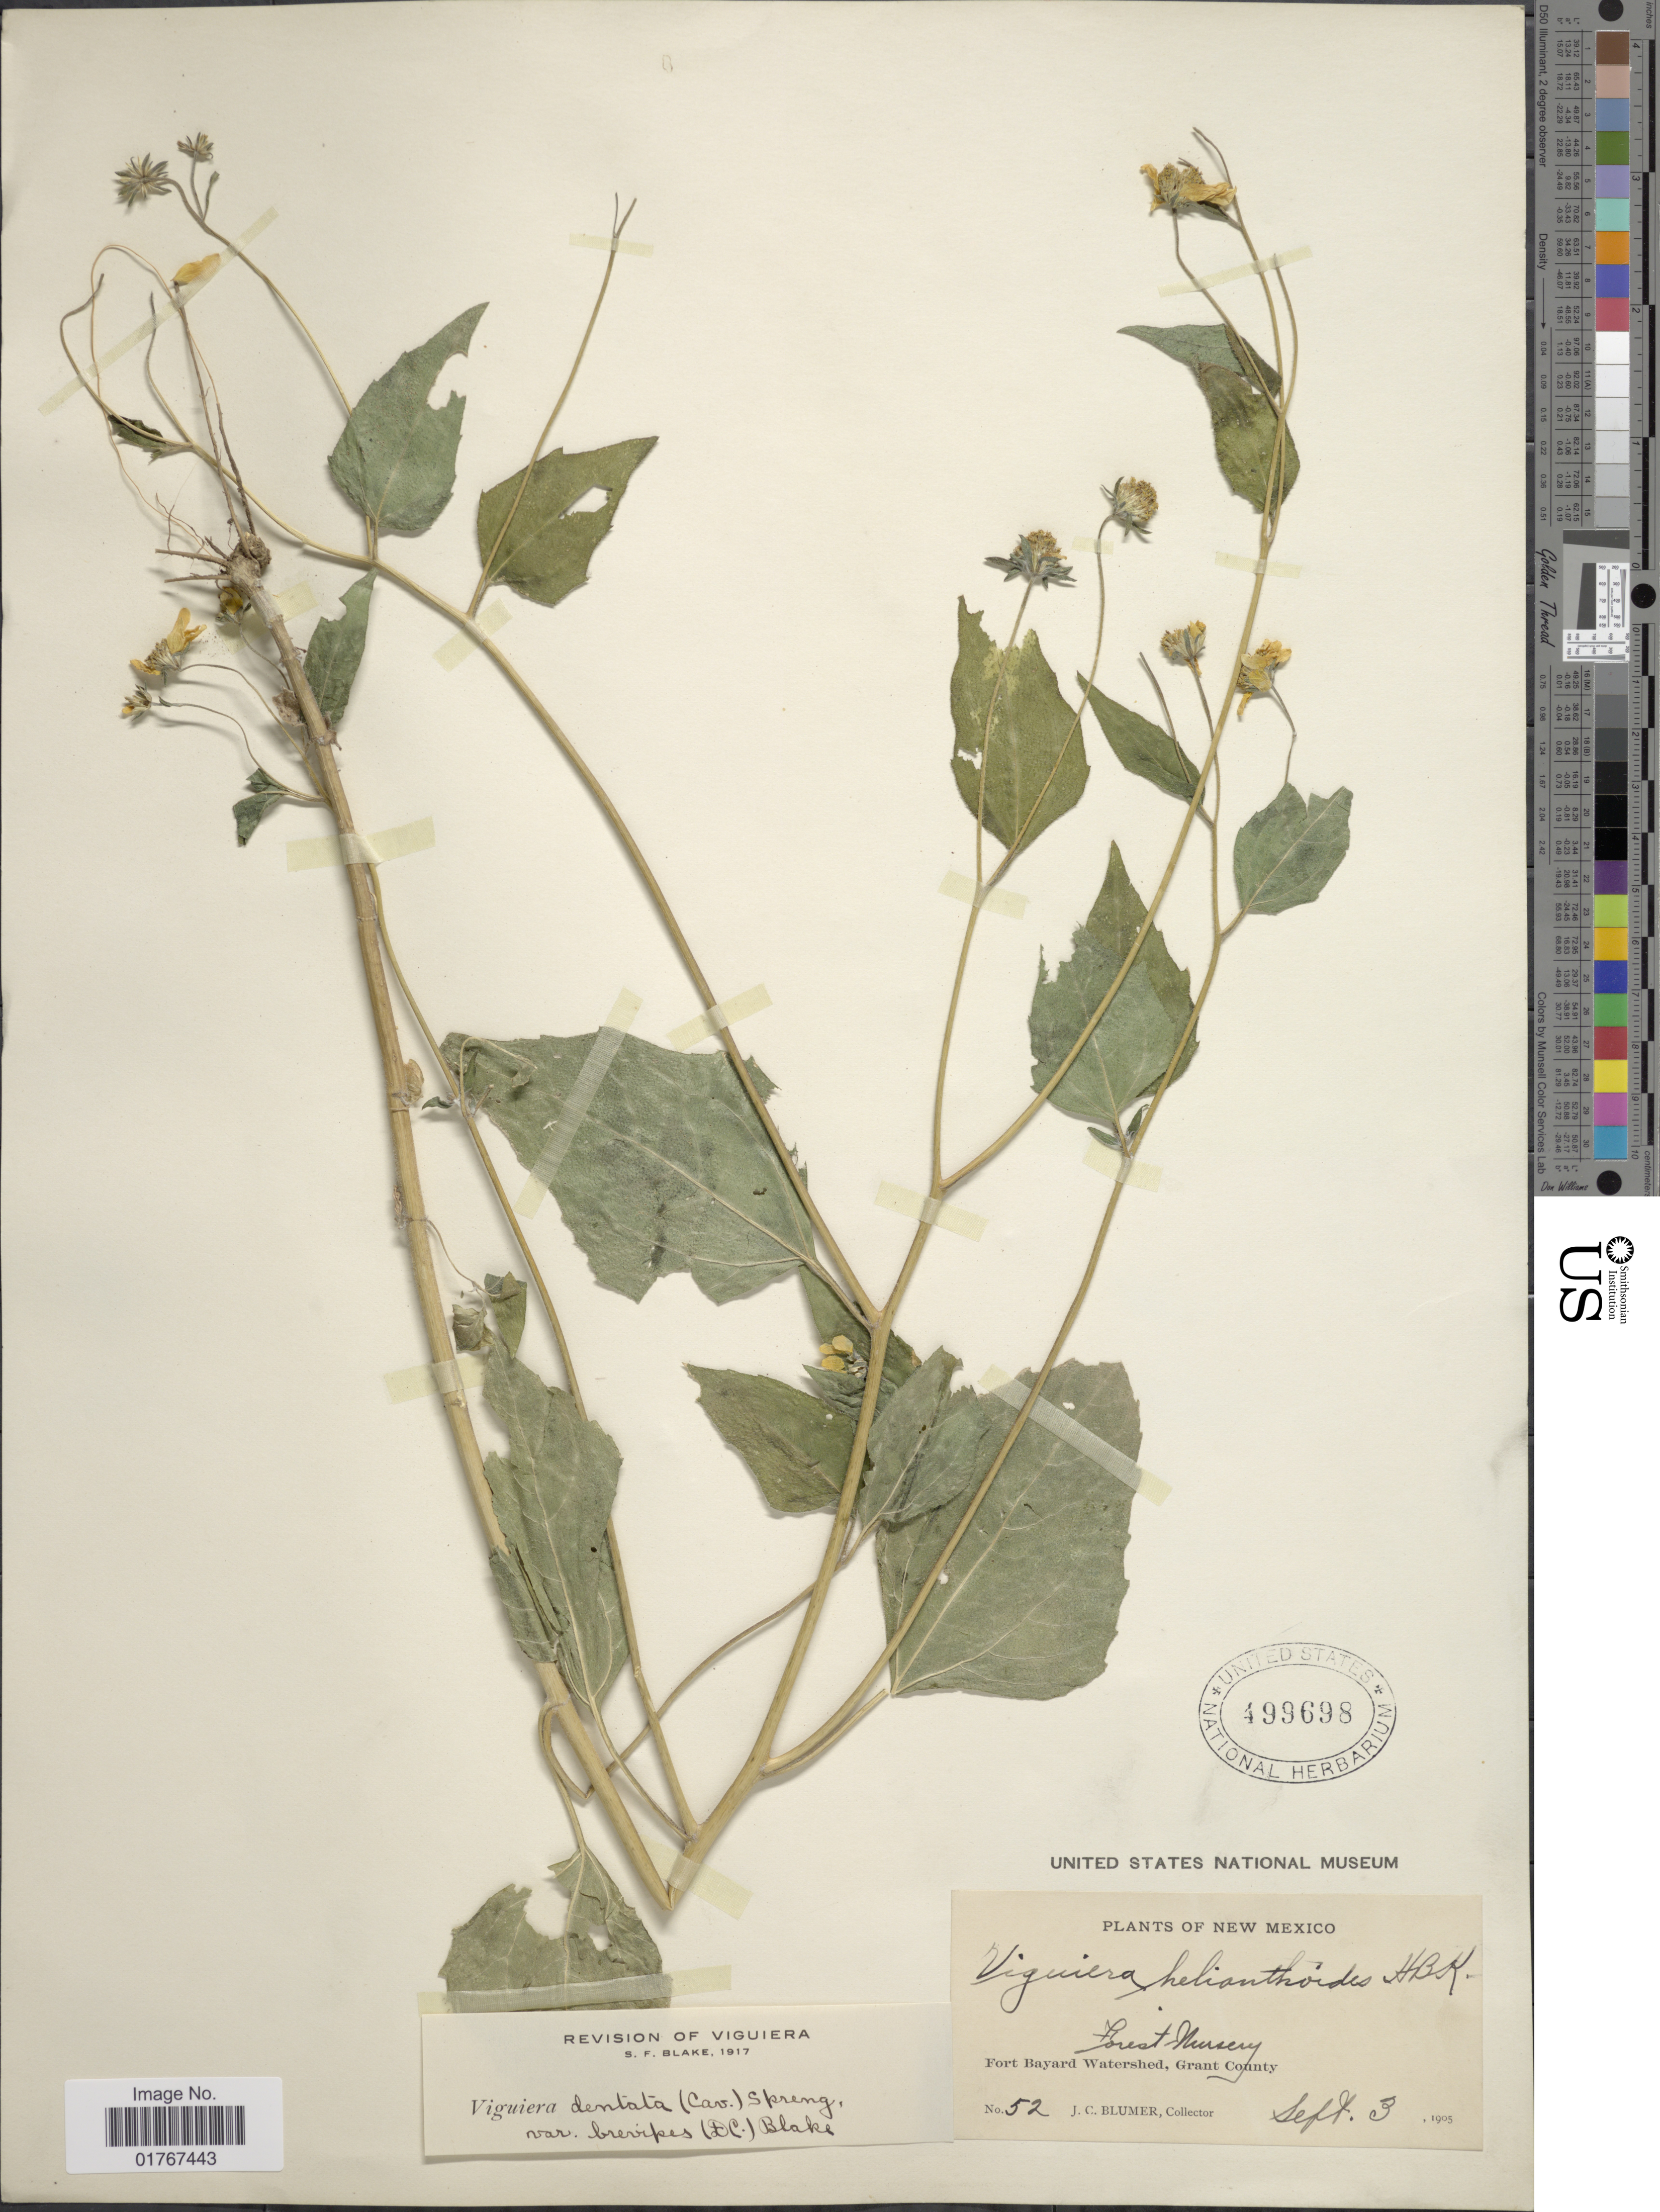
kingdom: Plantae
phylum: Tracheophyta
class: Magnoliopsida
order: Asterales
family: Asteraceae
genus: Viguiera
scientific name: Viguiera dentata var. brevipes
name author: (DC.) S.F. Blake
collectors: J. C. Blumer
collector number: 52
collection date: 1905-09-03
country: United States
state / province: New Mexico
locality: Forest Nursery, Fort Bayard Watershed, Grant County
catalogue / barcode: US 499698